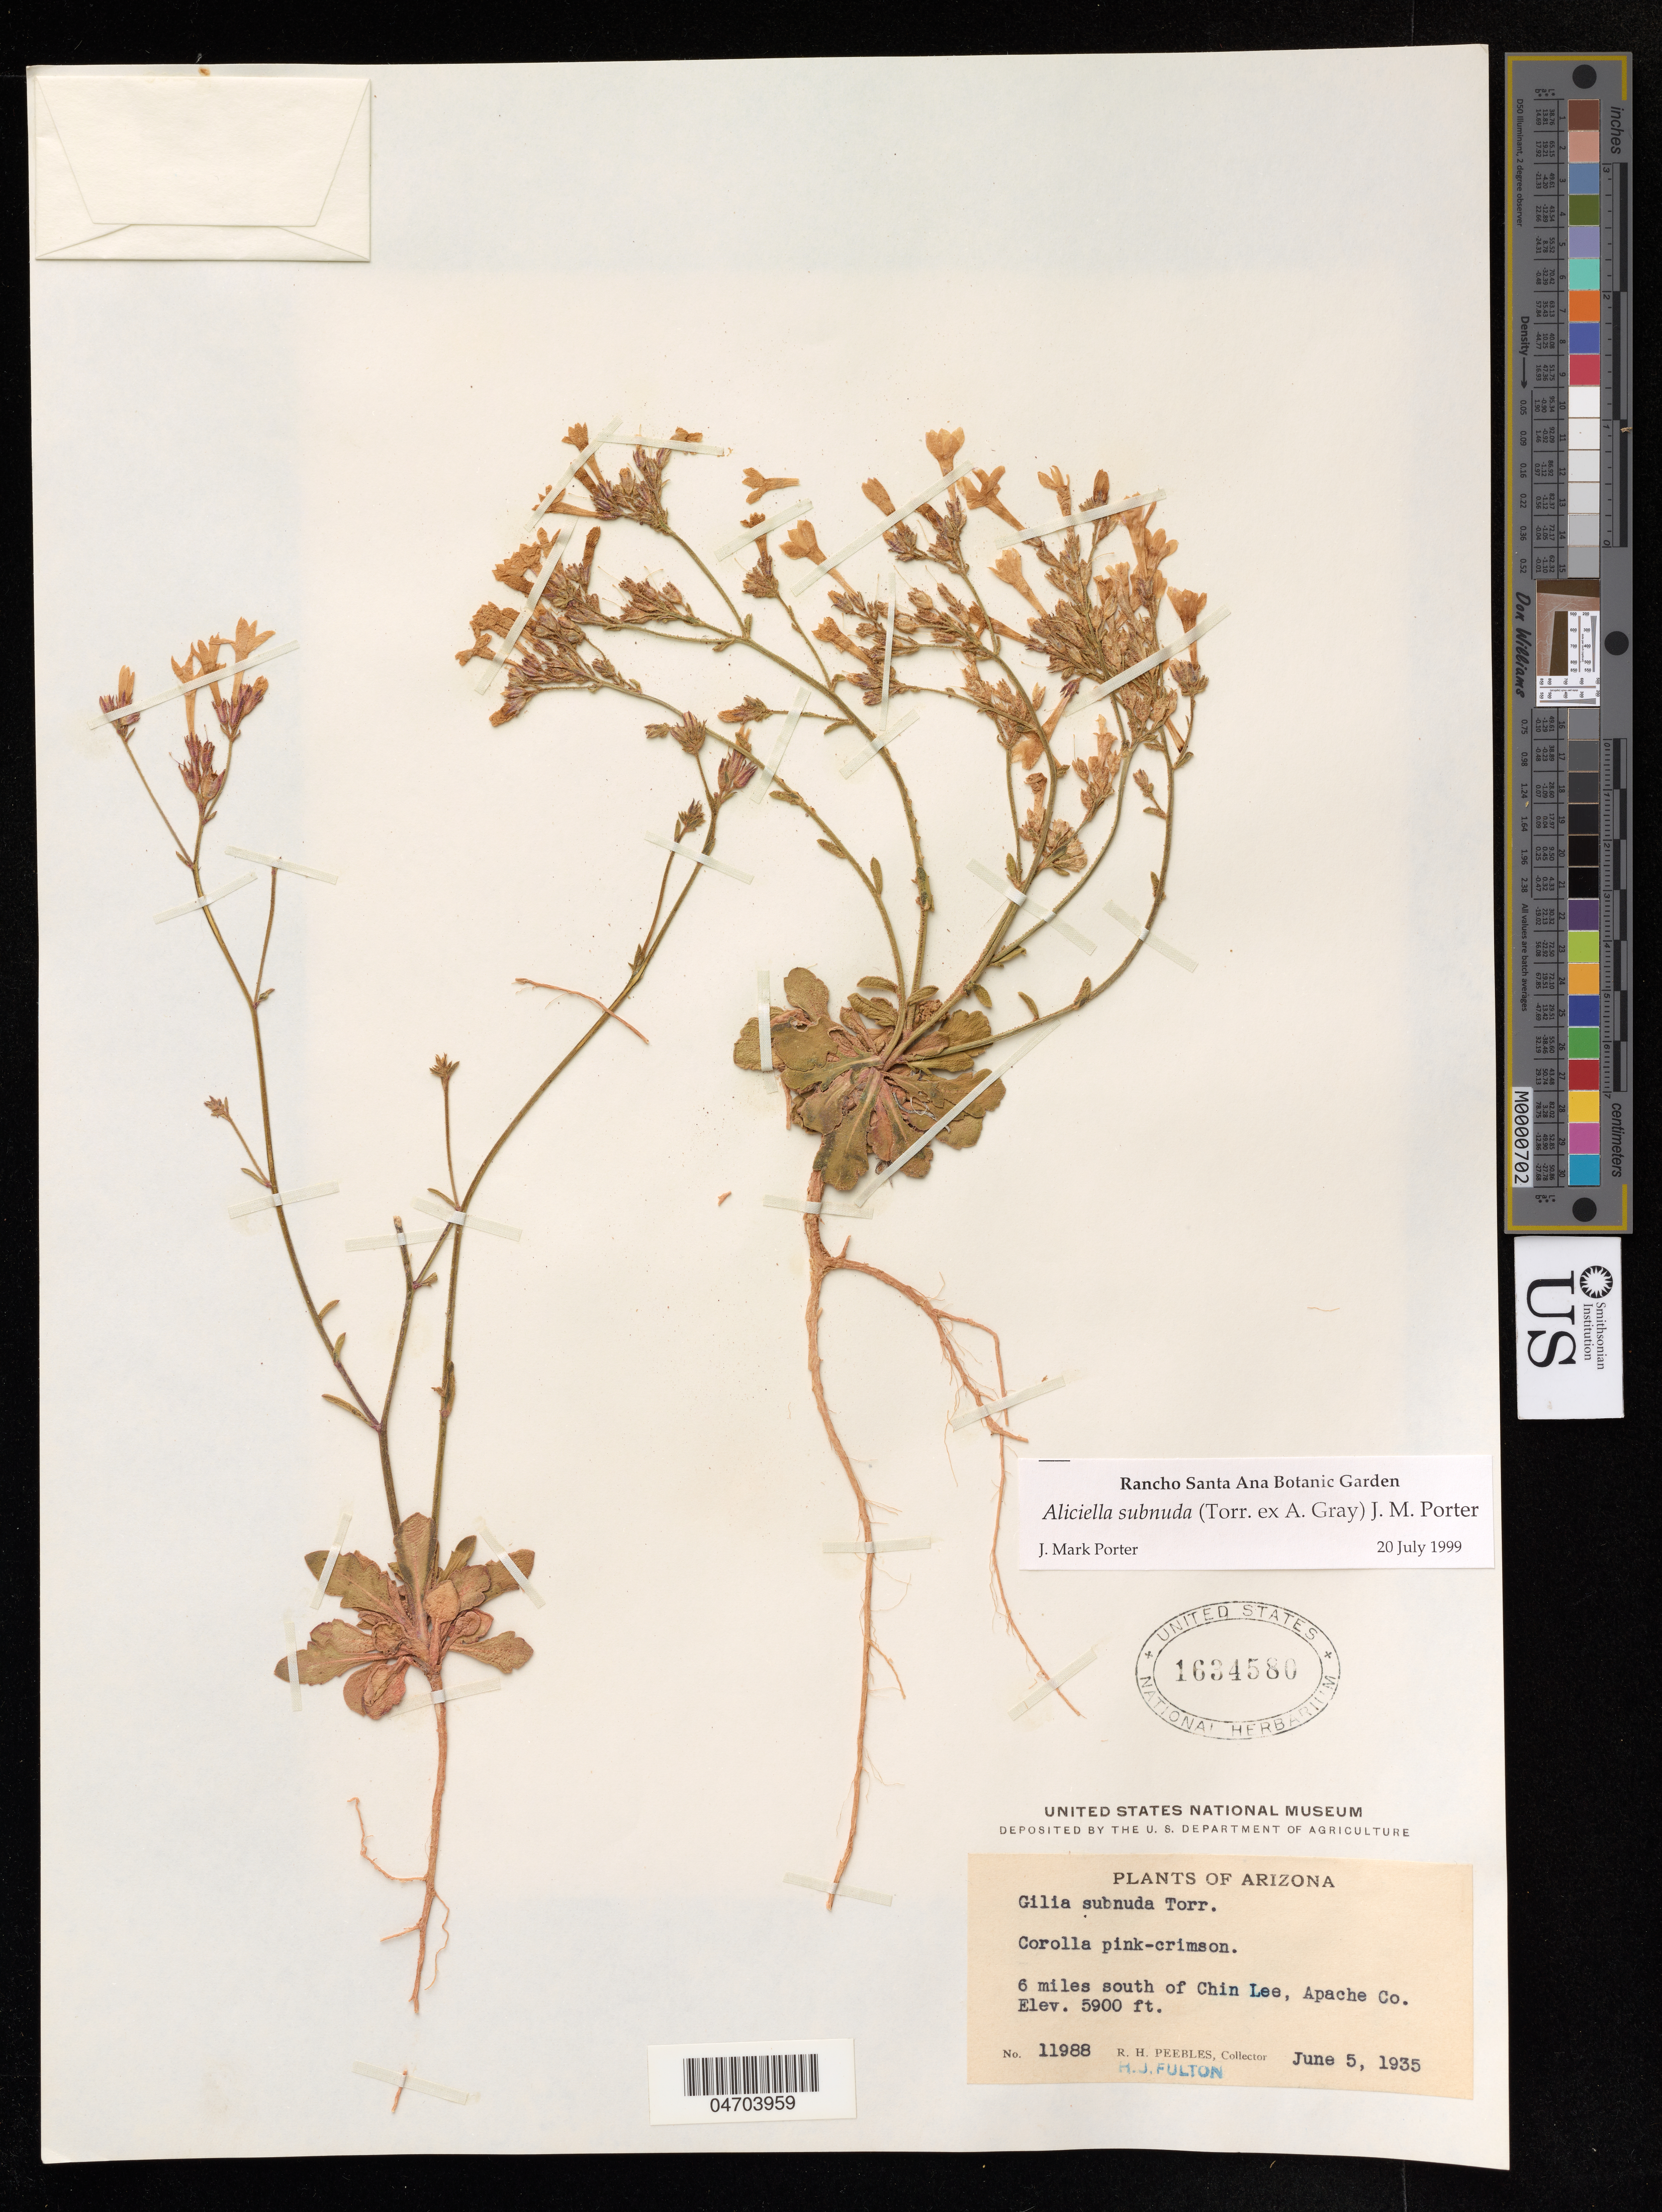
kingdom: Plantae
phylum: Tracheophyta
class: Magnoliopsida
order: Ericales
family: Polemoniaceae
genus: Aliciella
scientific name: Aliciella subnuda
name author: (Torr. ex A. Gray) J.M. Porter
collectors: R. Pebbles & H. Fulton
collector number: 11988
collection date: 1935-06-05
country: United States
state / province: Arizona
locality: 6 miles south of Chin Lee, Apache Co.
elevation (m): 1798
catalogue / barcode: US 1634580